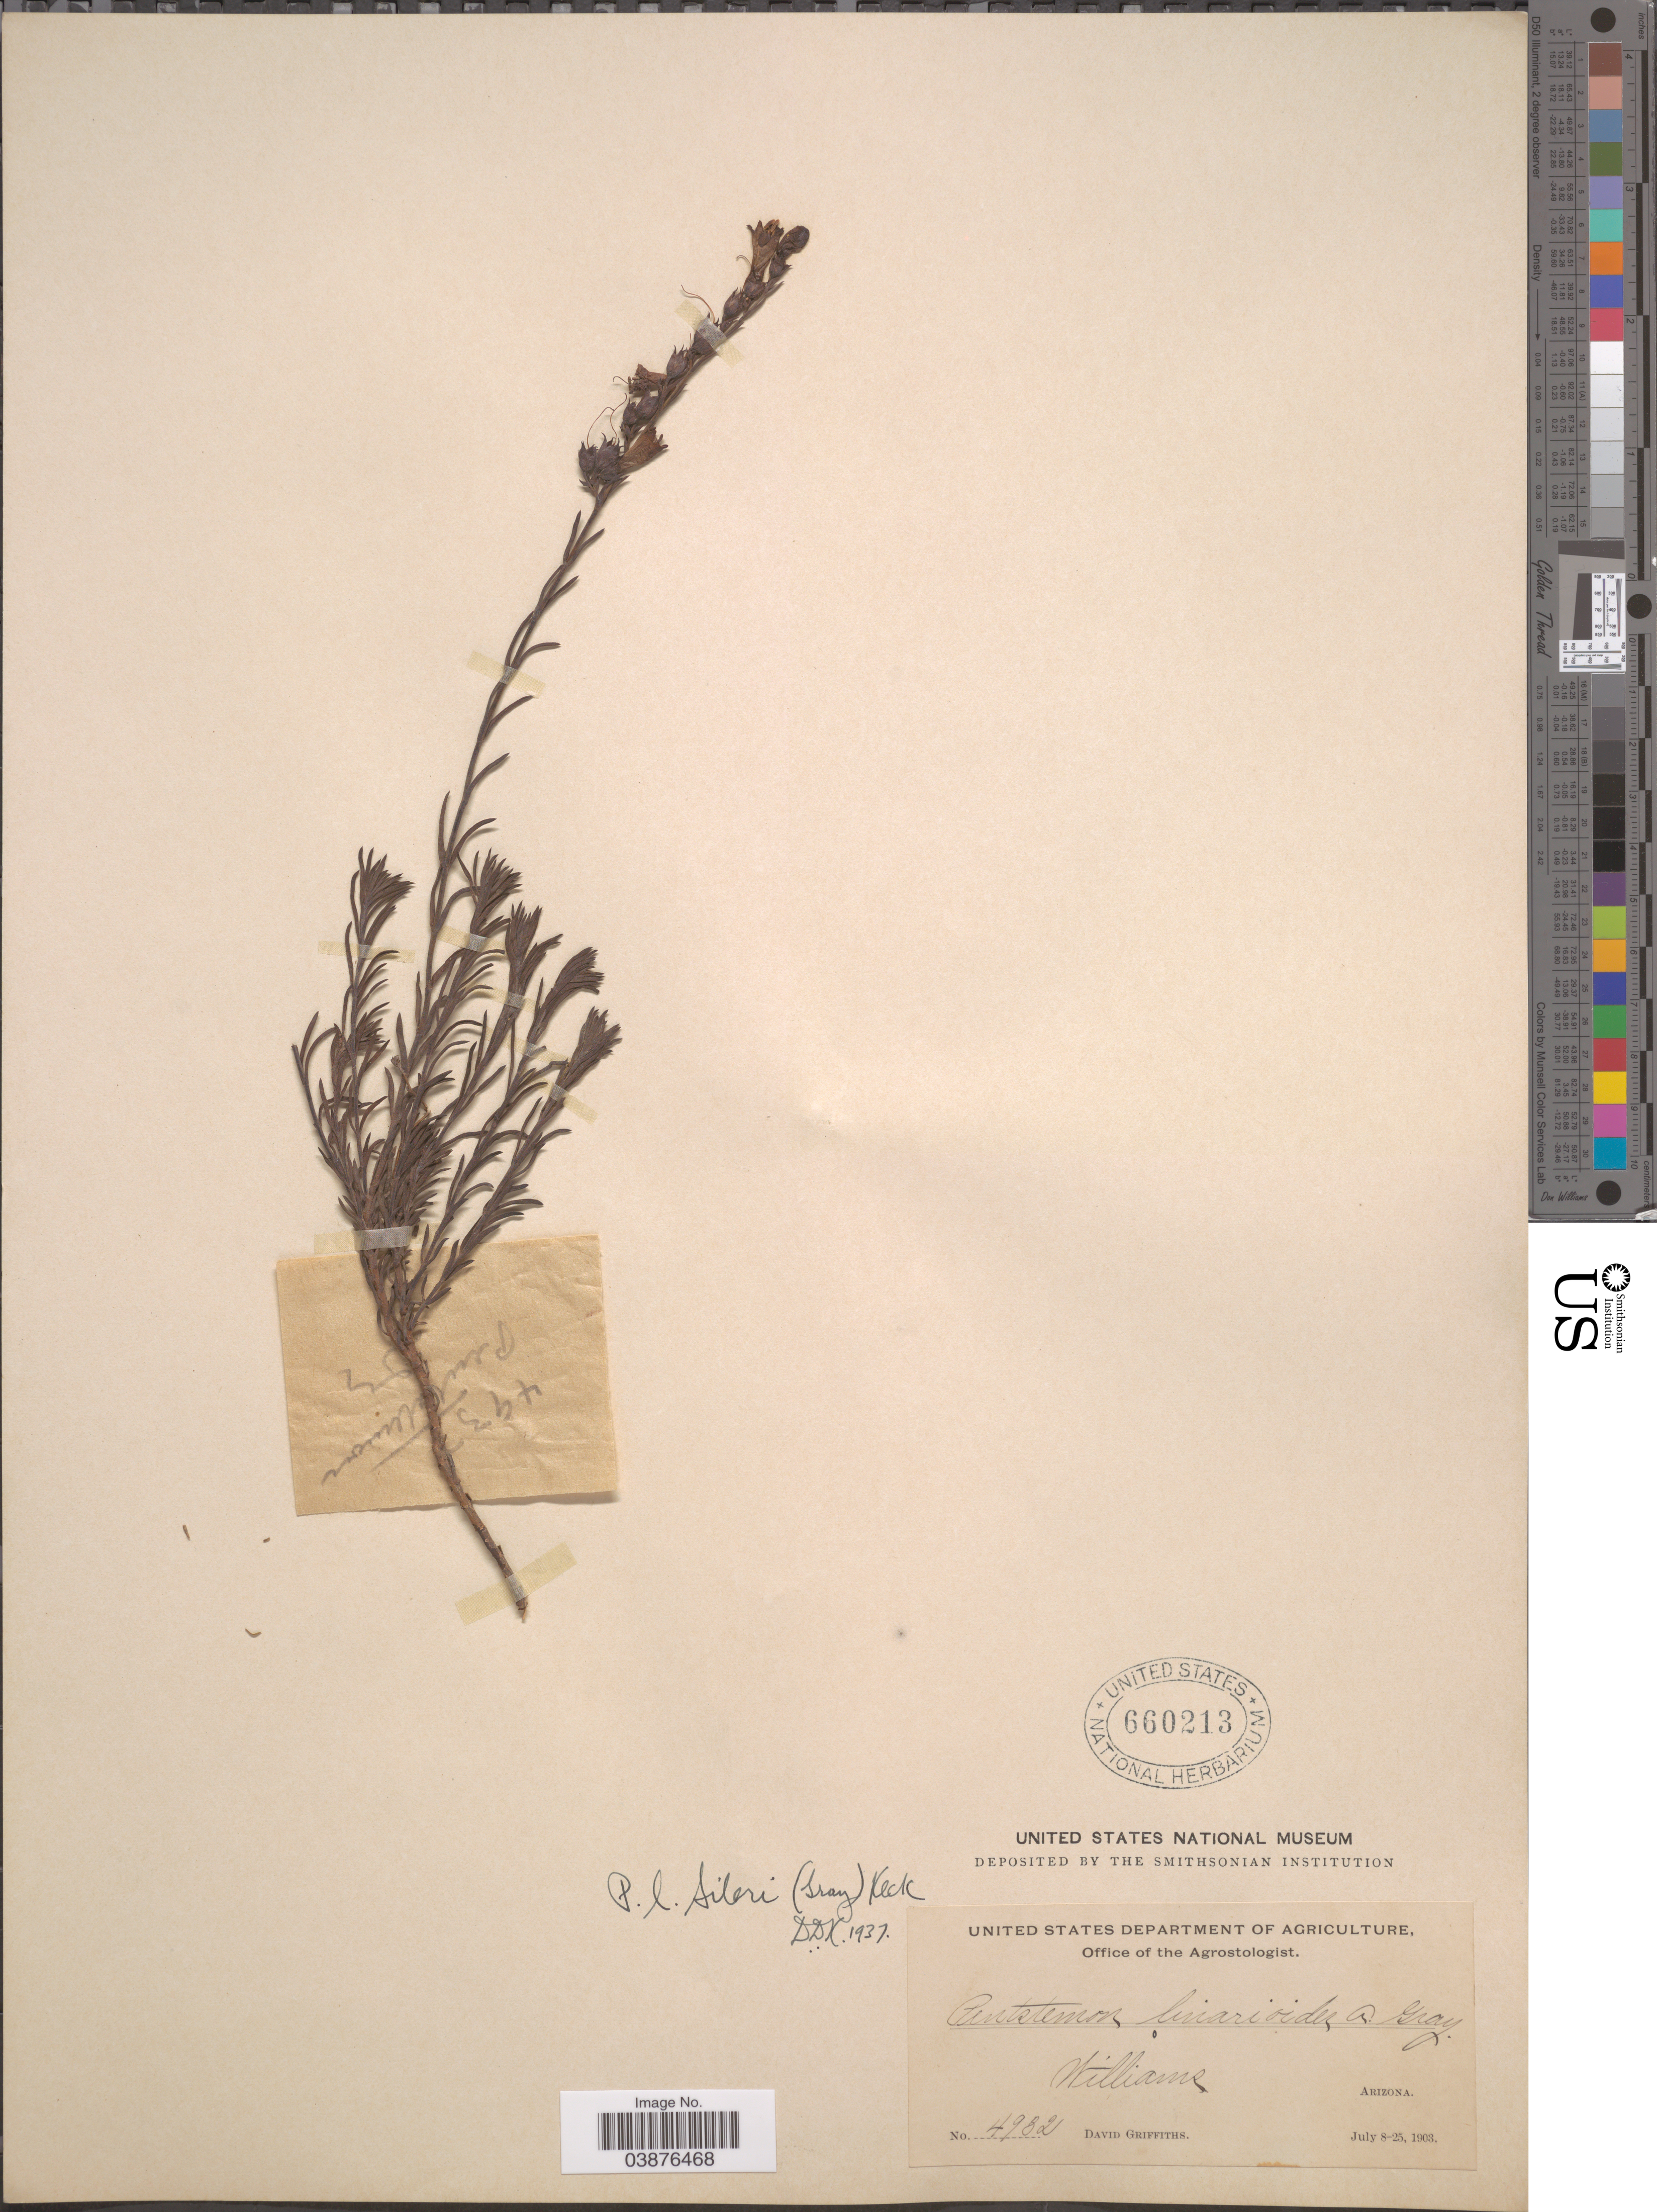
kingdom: Plantae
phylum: Tracheophyta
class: Magnoliopsida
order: Lamiales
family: Plantaginaceae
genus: Penstemon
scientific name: Penstemon linarioides subsp. compactifolius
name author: D.D. Keck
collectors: D. Griffiths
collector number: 4932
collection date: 1903-07-08/1903-07-25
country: United States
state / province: Arizona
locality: Williams.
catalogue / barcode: US 660213